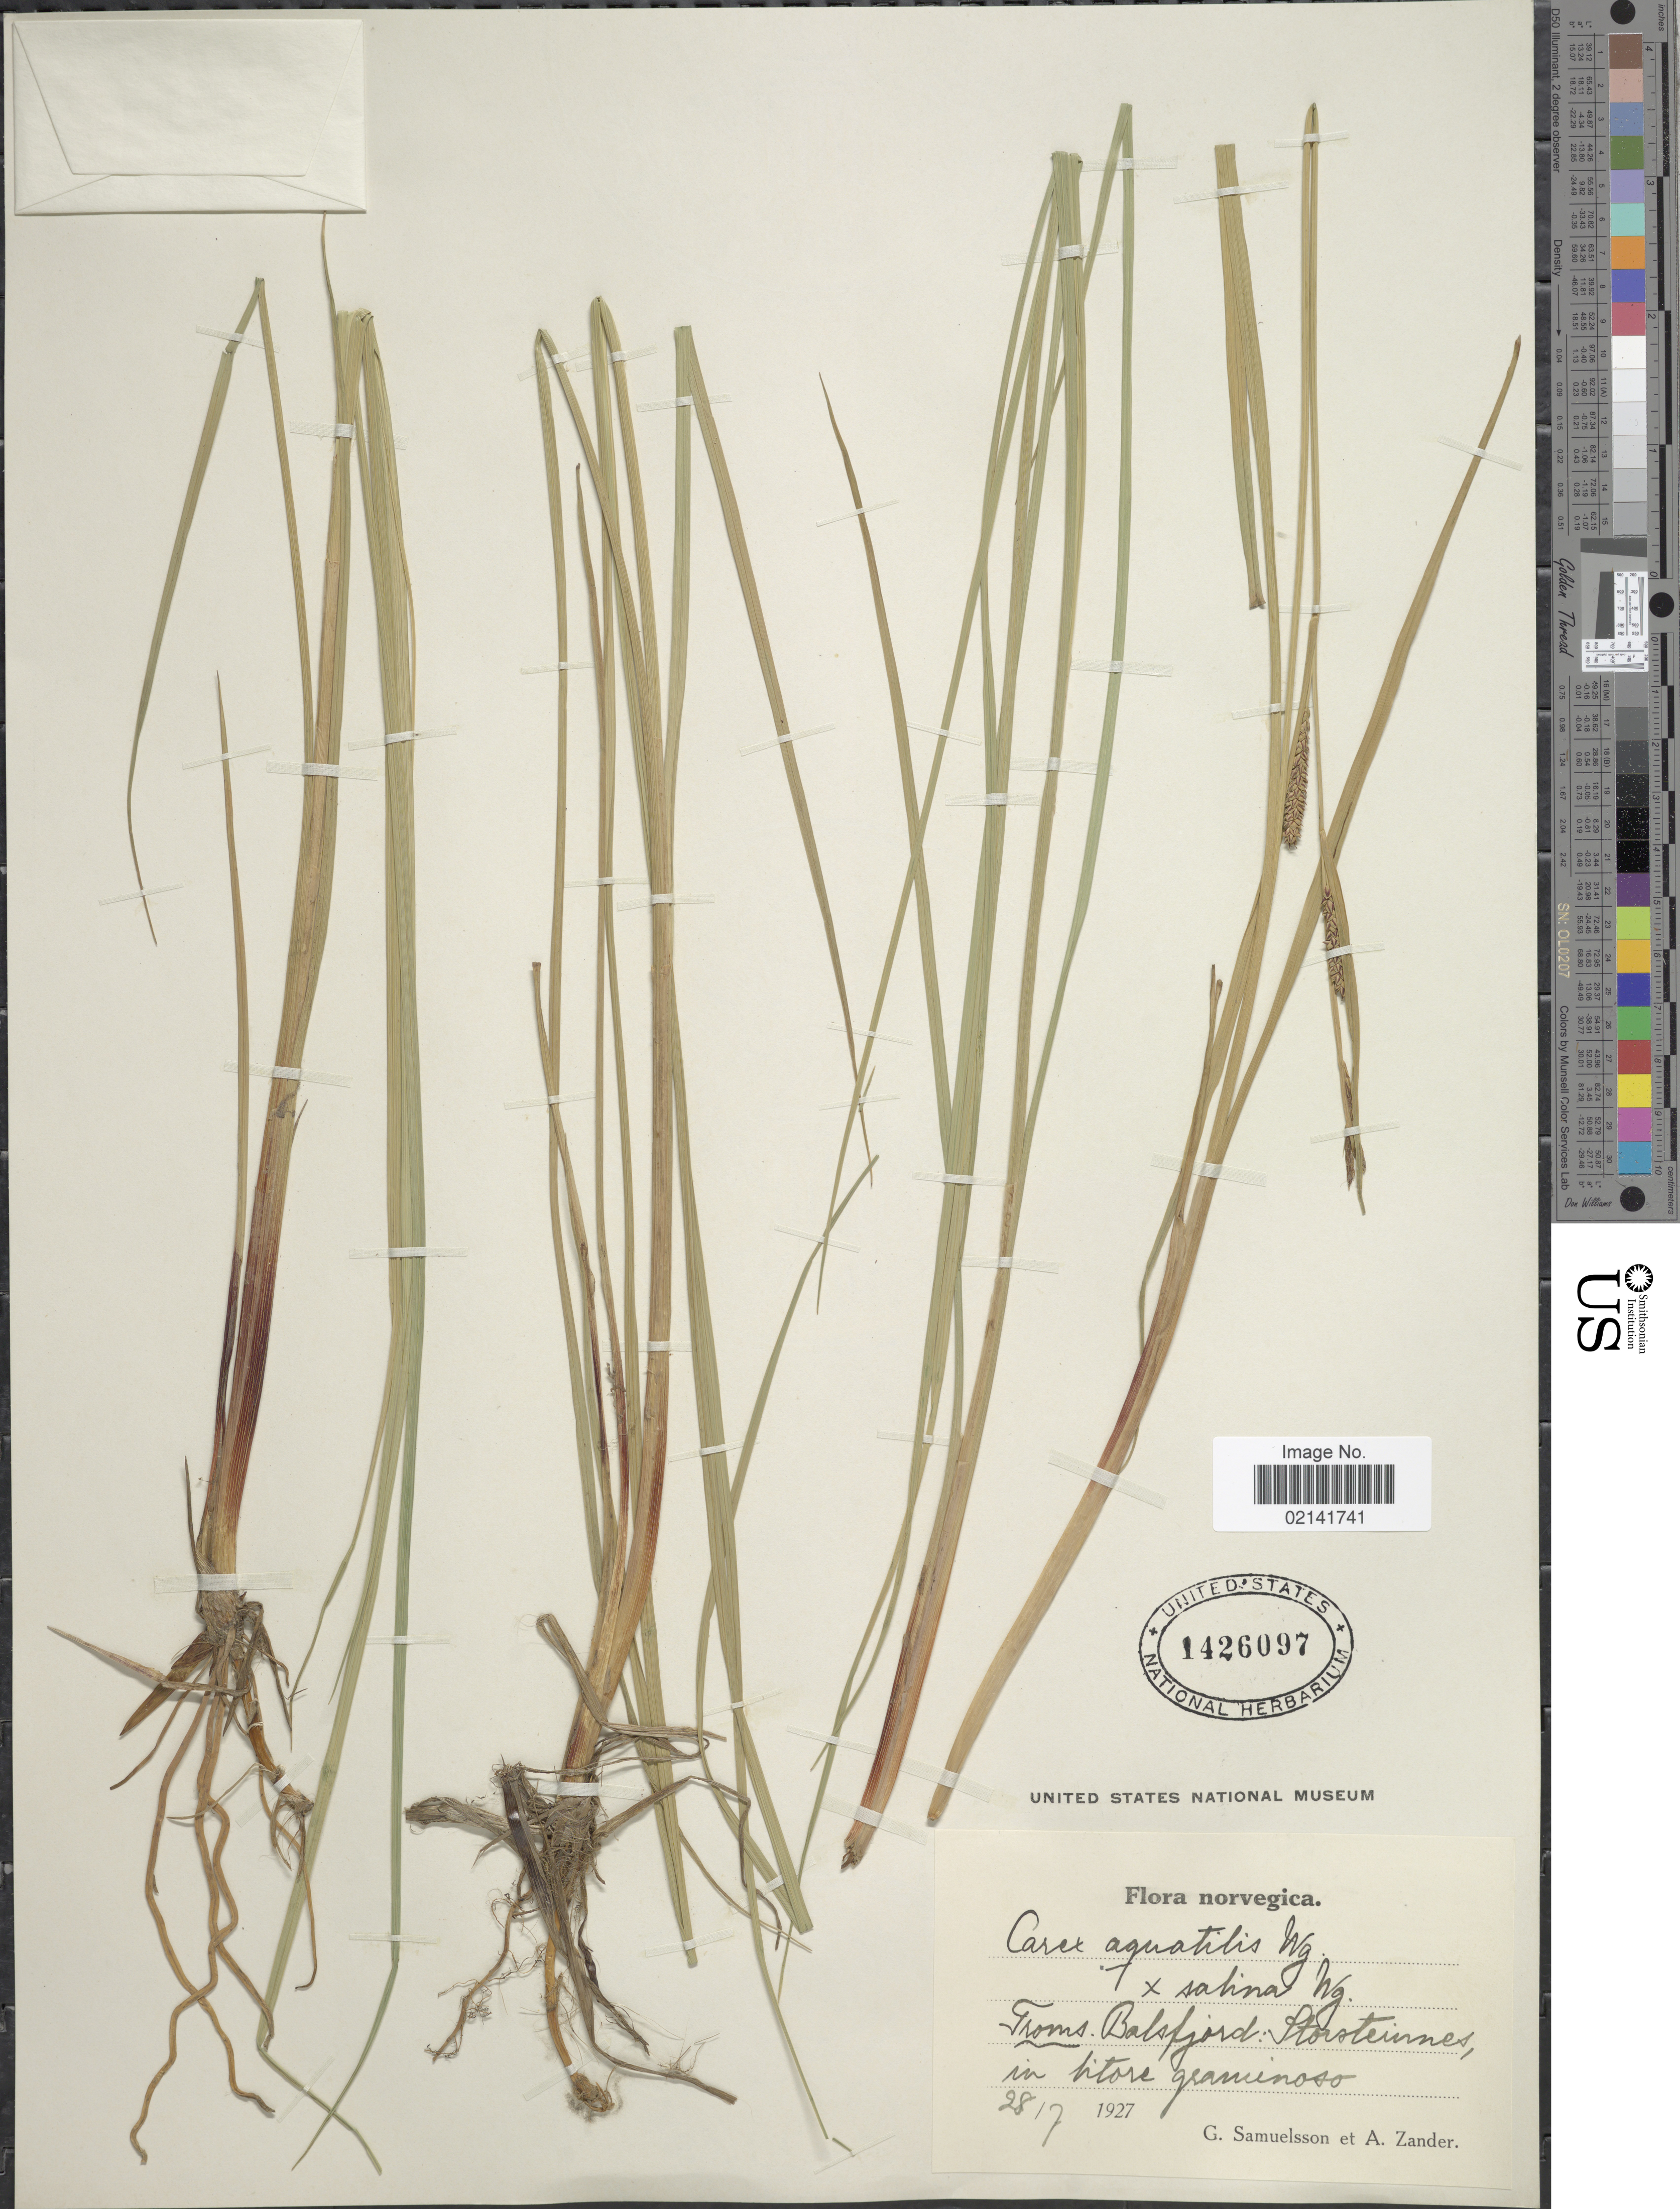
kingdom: Plantae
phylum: Tracheophyta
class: Liliopsida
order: Poales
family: Cyperaceae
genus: Carex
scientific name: Carex aquatilis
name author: Wahlenb.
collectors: G. Samuelsson & A. Zander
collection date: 1927-07-28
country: Norway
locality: Norvegica, Troms Balsfjord: Storseteinnes, in litore graminoso.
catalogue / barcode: US 1426097